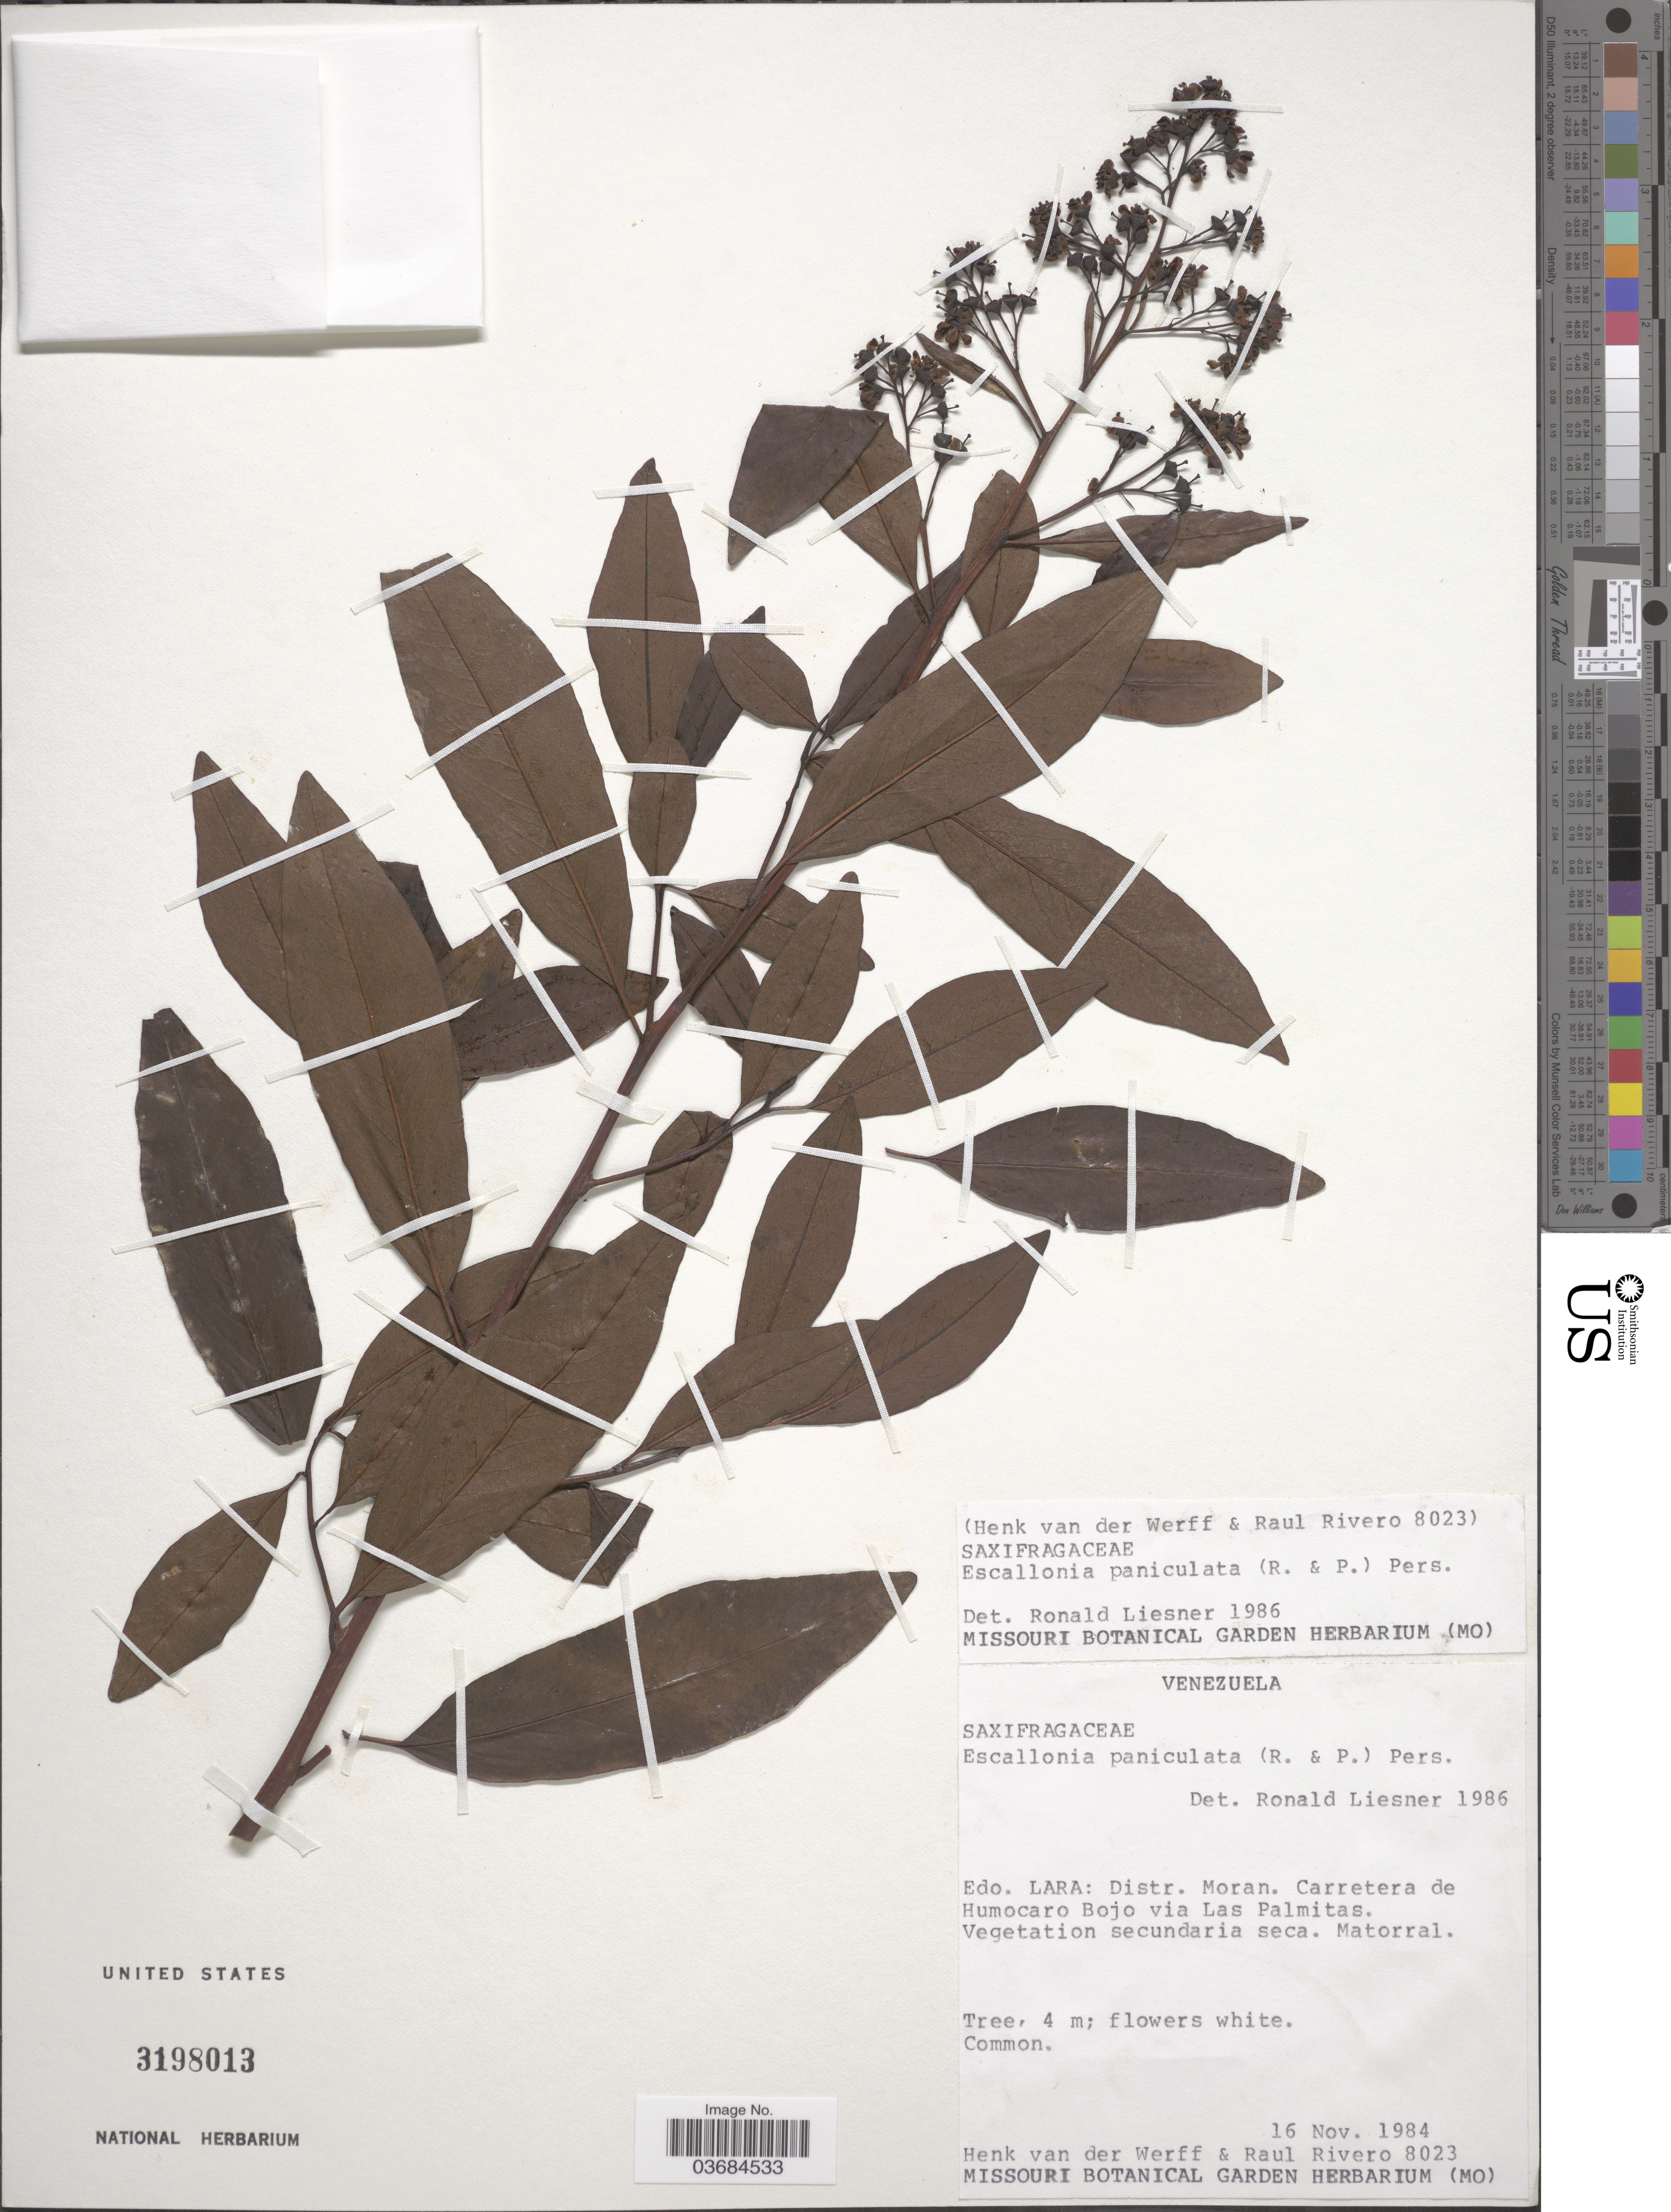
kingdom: Plantae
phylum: Tracheophyta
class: Magnoliopsida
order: Escalloniales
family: Escalloniaceae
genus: Escallonia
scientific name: Escallonia paniculata var. paniculata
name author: (Ruiz & Pav.) Roem. & Schult.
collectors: H. van der Werff & R. Rivero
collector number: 8023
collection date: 1984-11-16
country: Venezuela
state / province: Lara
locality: Distr. Moran. Carretera de Humocaro Bojo via Las Palmitas.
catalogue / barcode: US 3198013